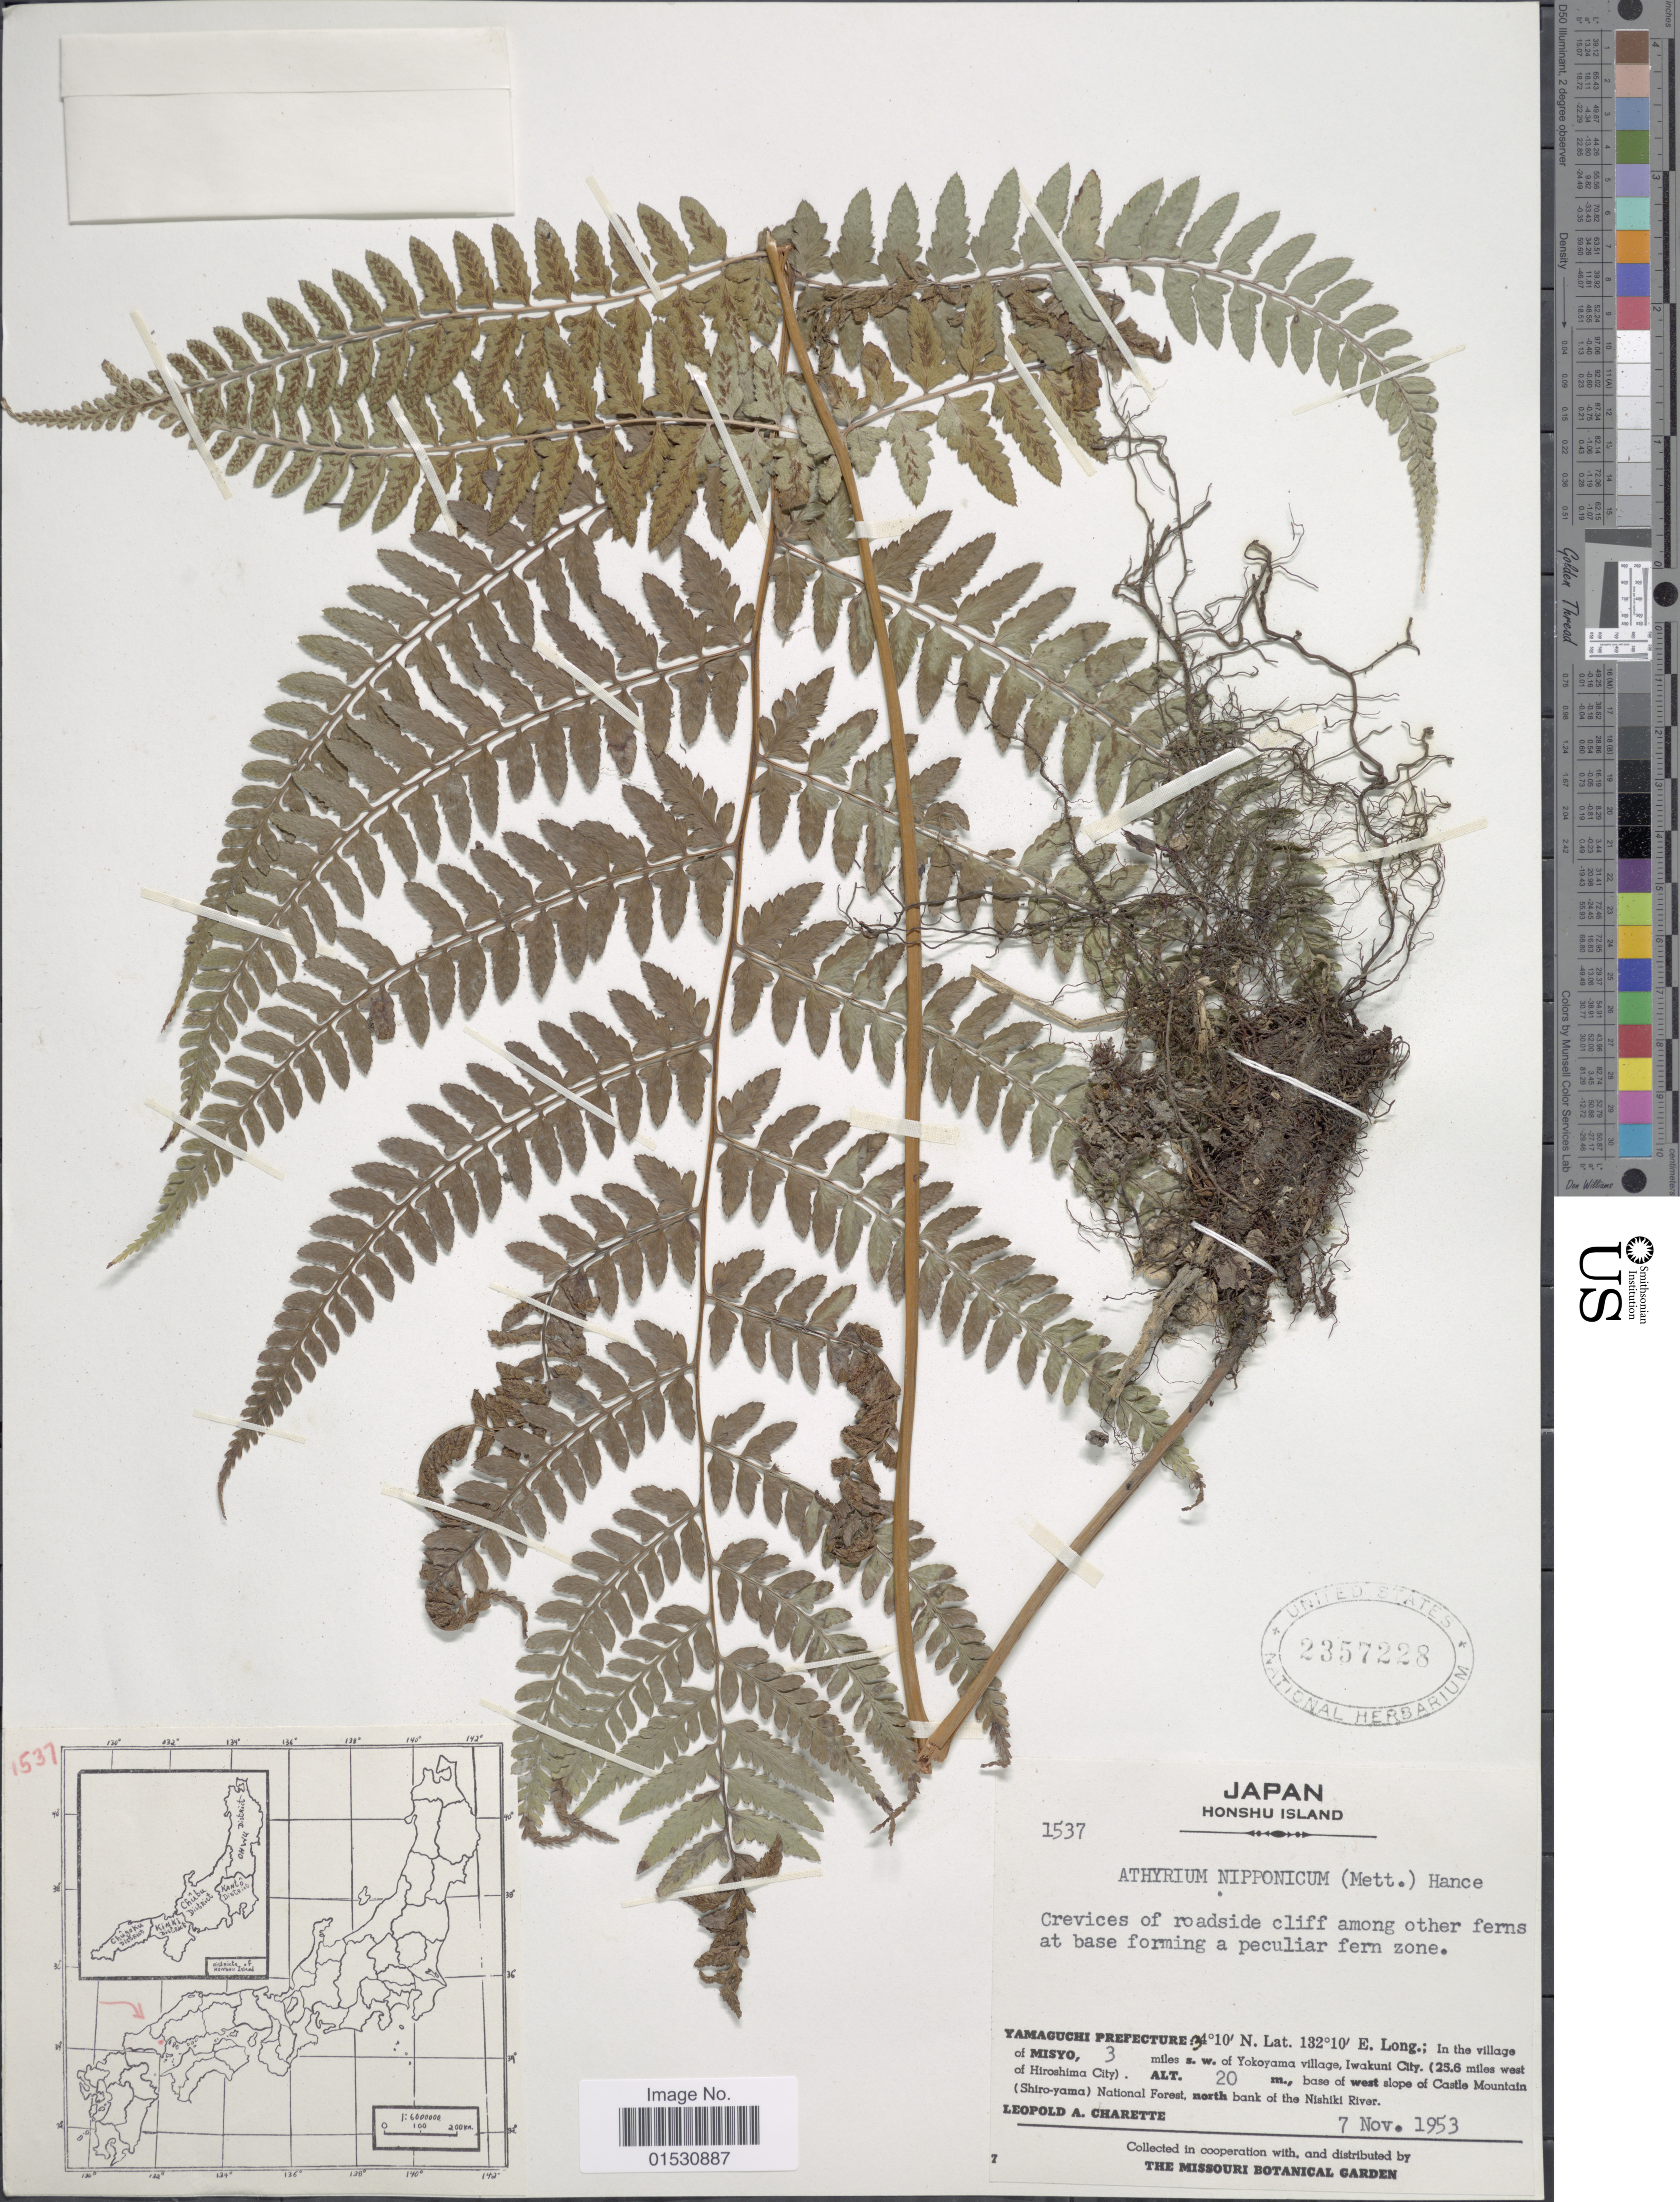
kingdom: Plantae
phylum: Tracheophyta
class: Polypodiopsida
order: Polypodiales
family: Athyriaceae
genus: Athyrium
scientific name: Athyrium nipponicum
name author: (Mett.) Hance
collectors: L. A. Charette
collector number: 1537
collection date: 1953-11-07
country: Japan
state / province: Yamaguti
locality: Honshu Island. Yamaguchi Prefecture. In the village of Misyo, 3 miles s. w. of Yokoyama village, Iwakuni City. (25.6 miles west of Hiroshima City). Base of west slope of Castle Mountain (Shiro-yama) National Forest, north bank of the Nishiki River.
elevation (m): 20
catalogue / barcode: US 2357228